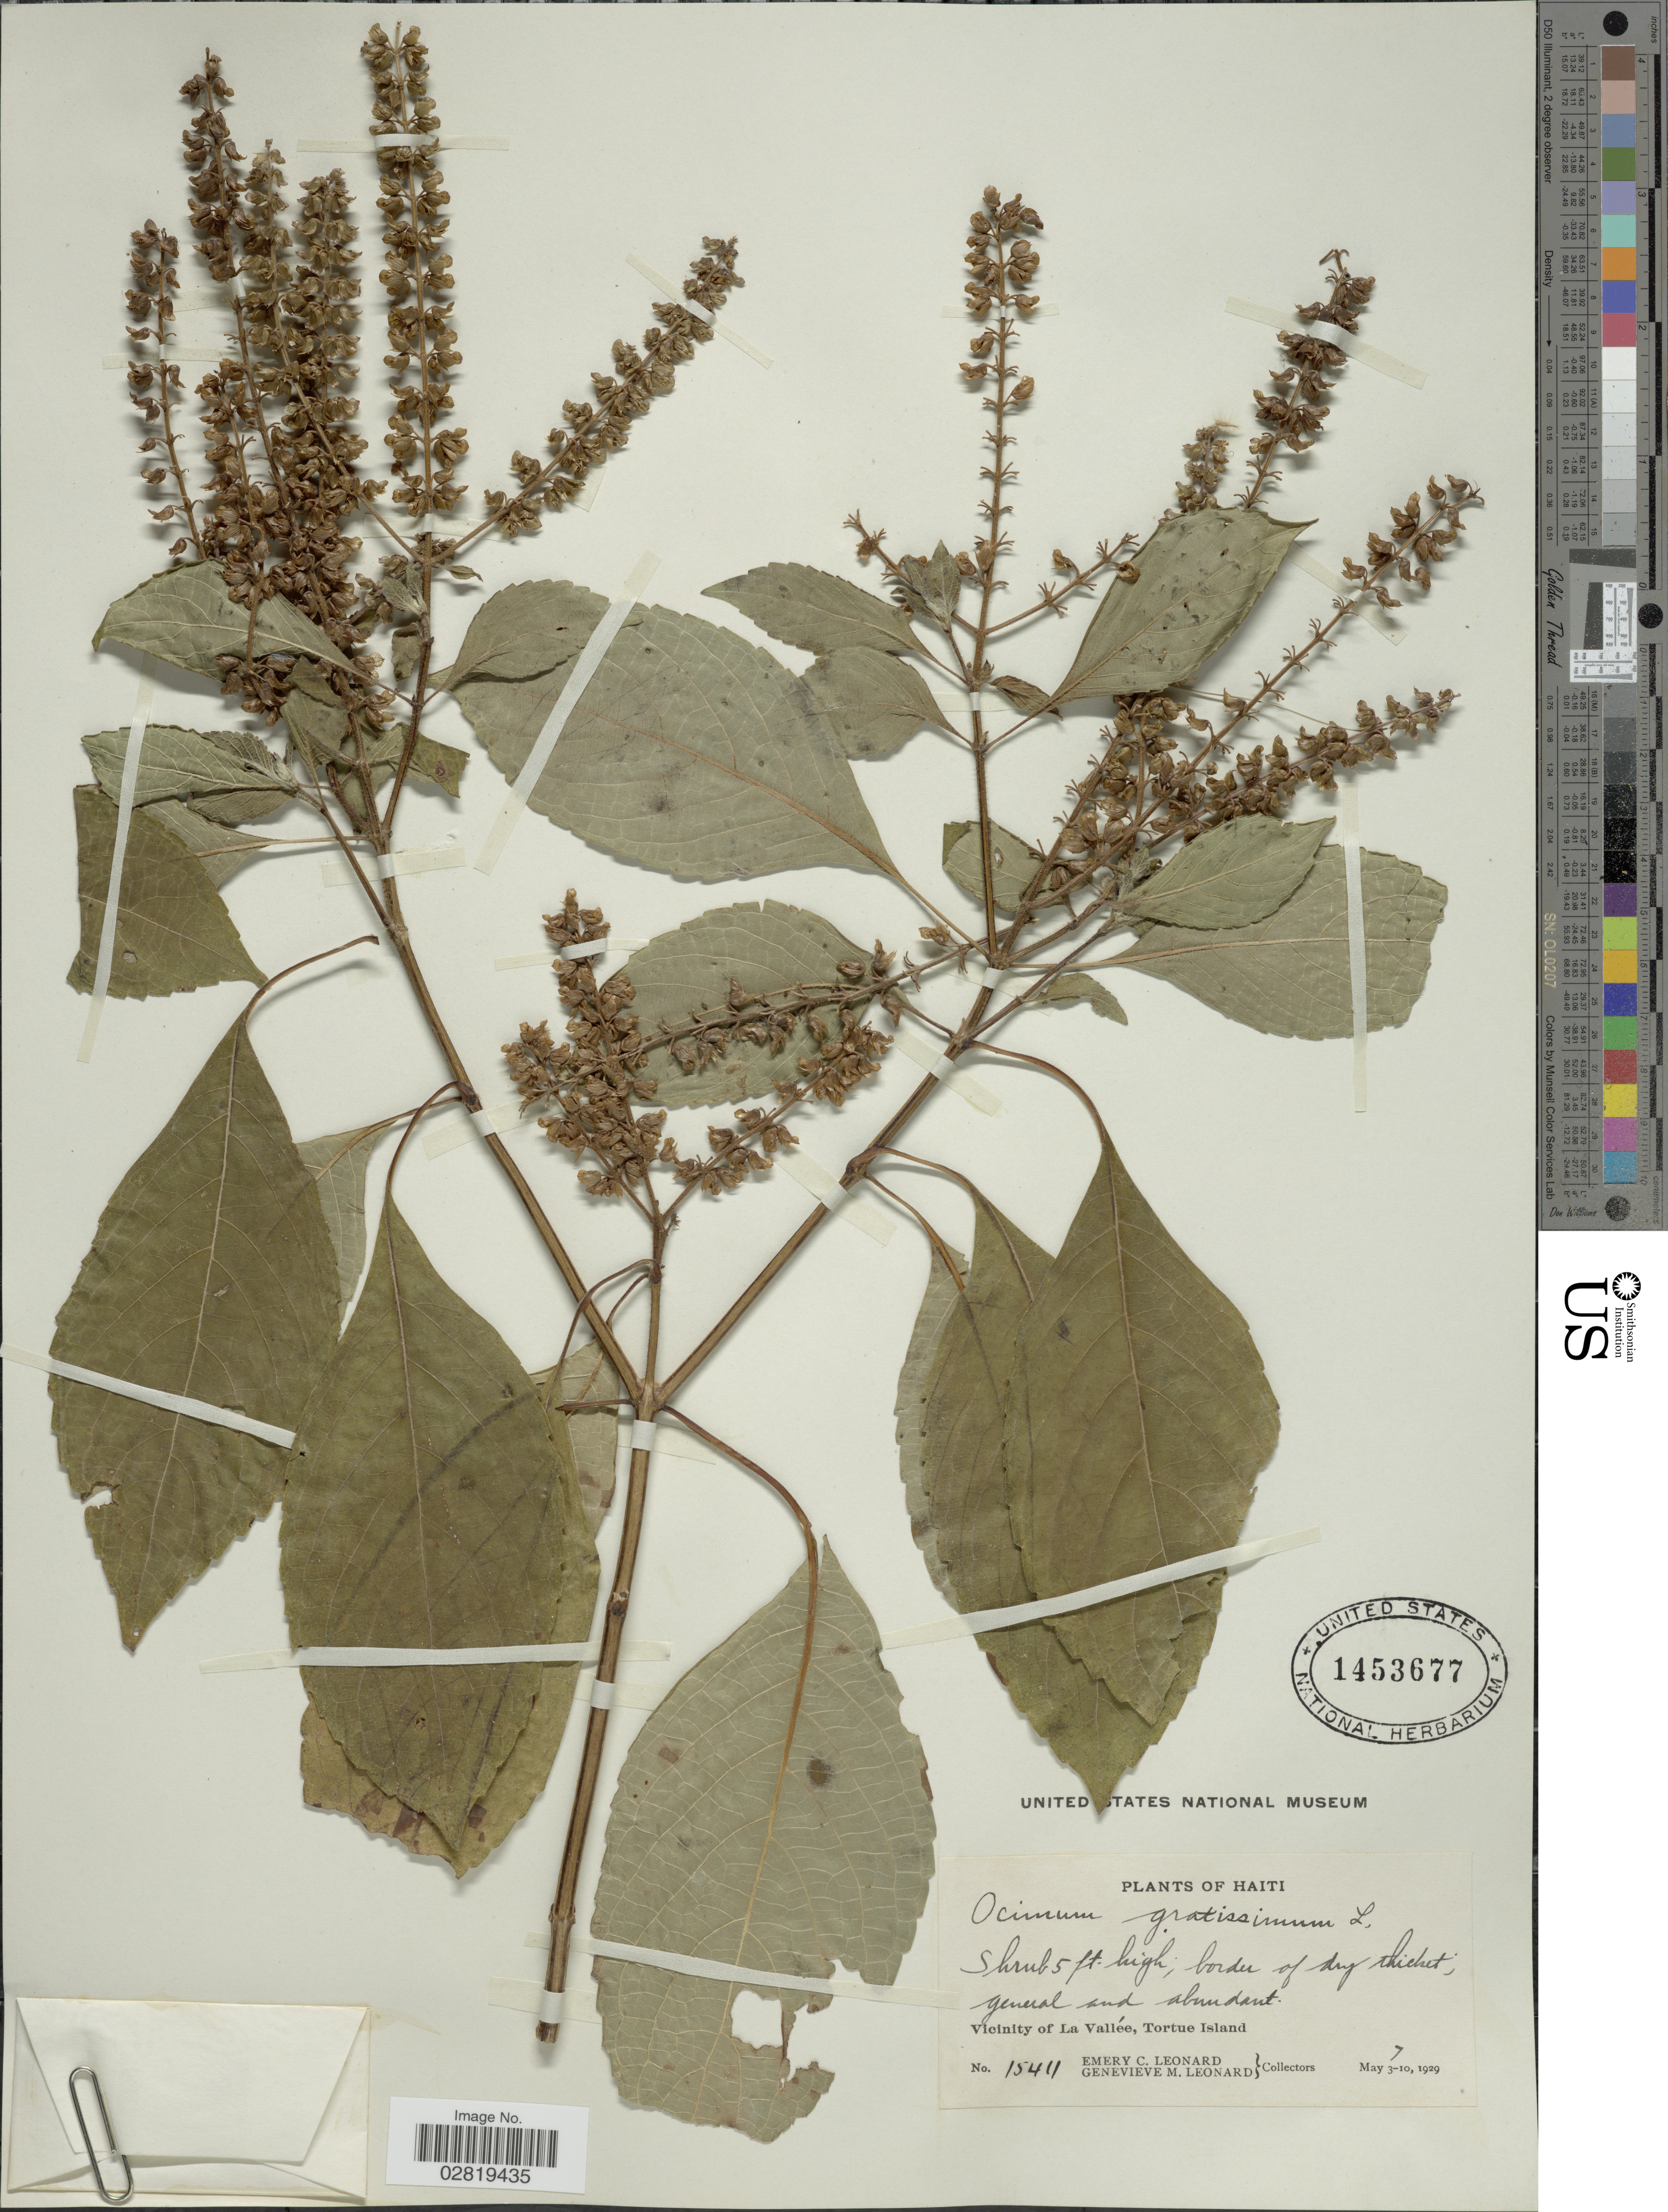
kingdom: Plantae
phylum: Tracheophyta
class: Magnoliopsida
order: Lamiales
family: Lamiaceae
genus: Ocimum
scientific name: Ocimum gratissimum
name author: L.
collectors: E. C. Leonard & G. M. Leonard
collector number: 15411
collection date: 1929-05-07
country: Haiti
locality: Vicinity of La Vallée, Tortue Island.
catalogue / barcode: US 1453677